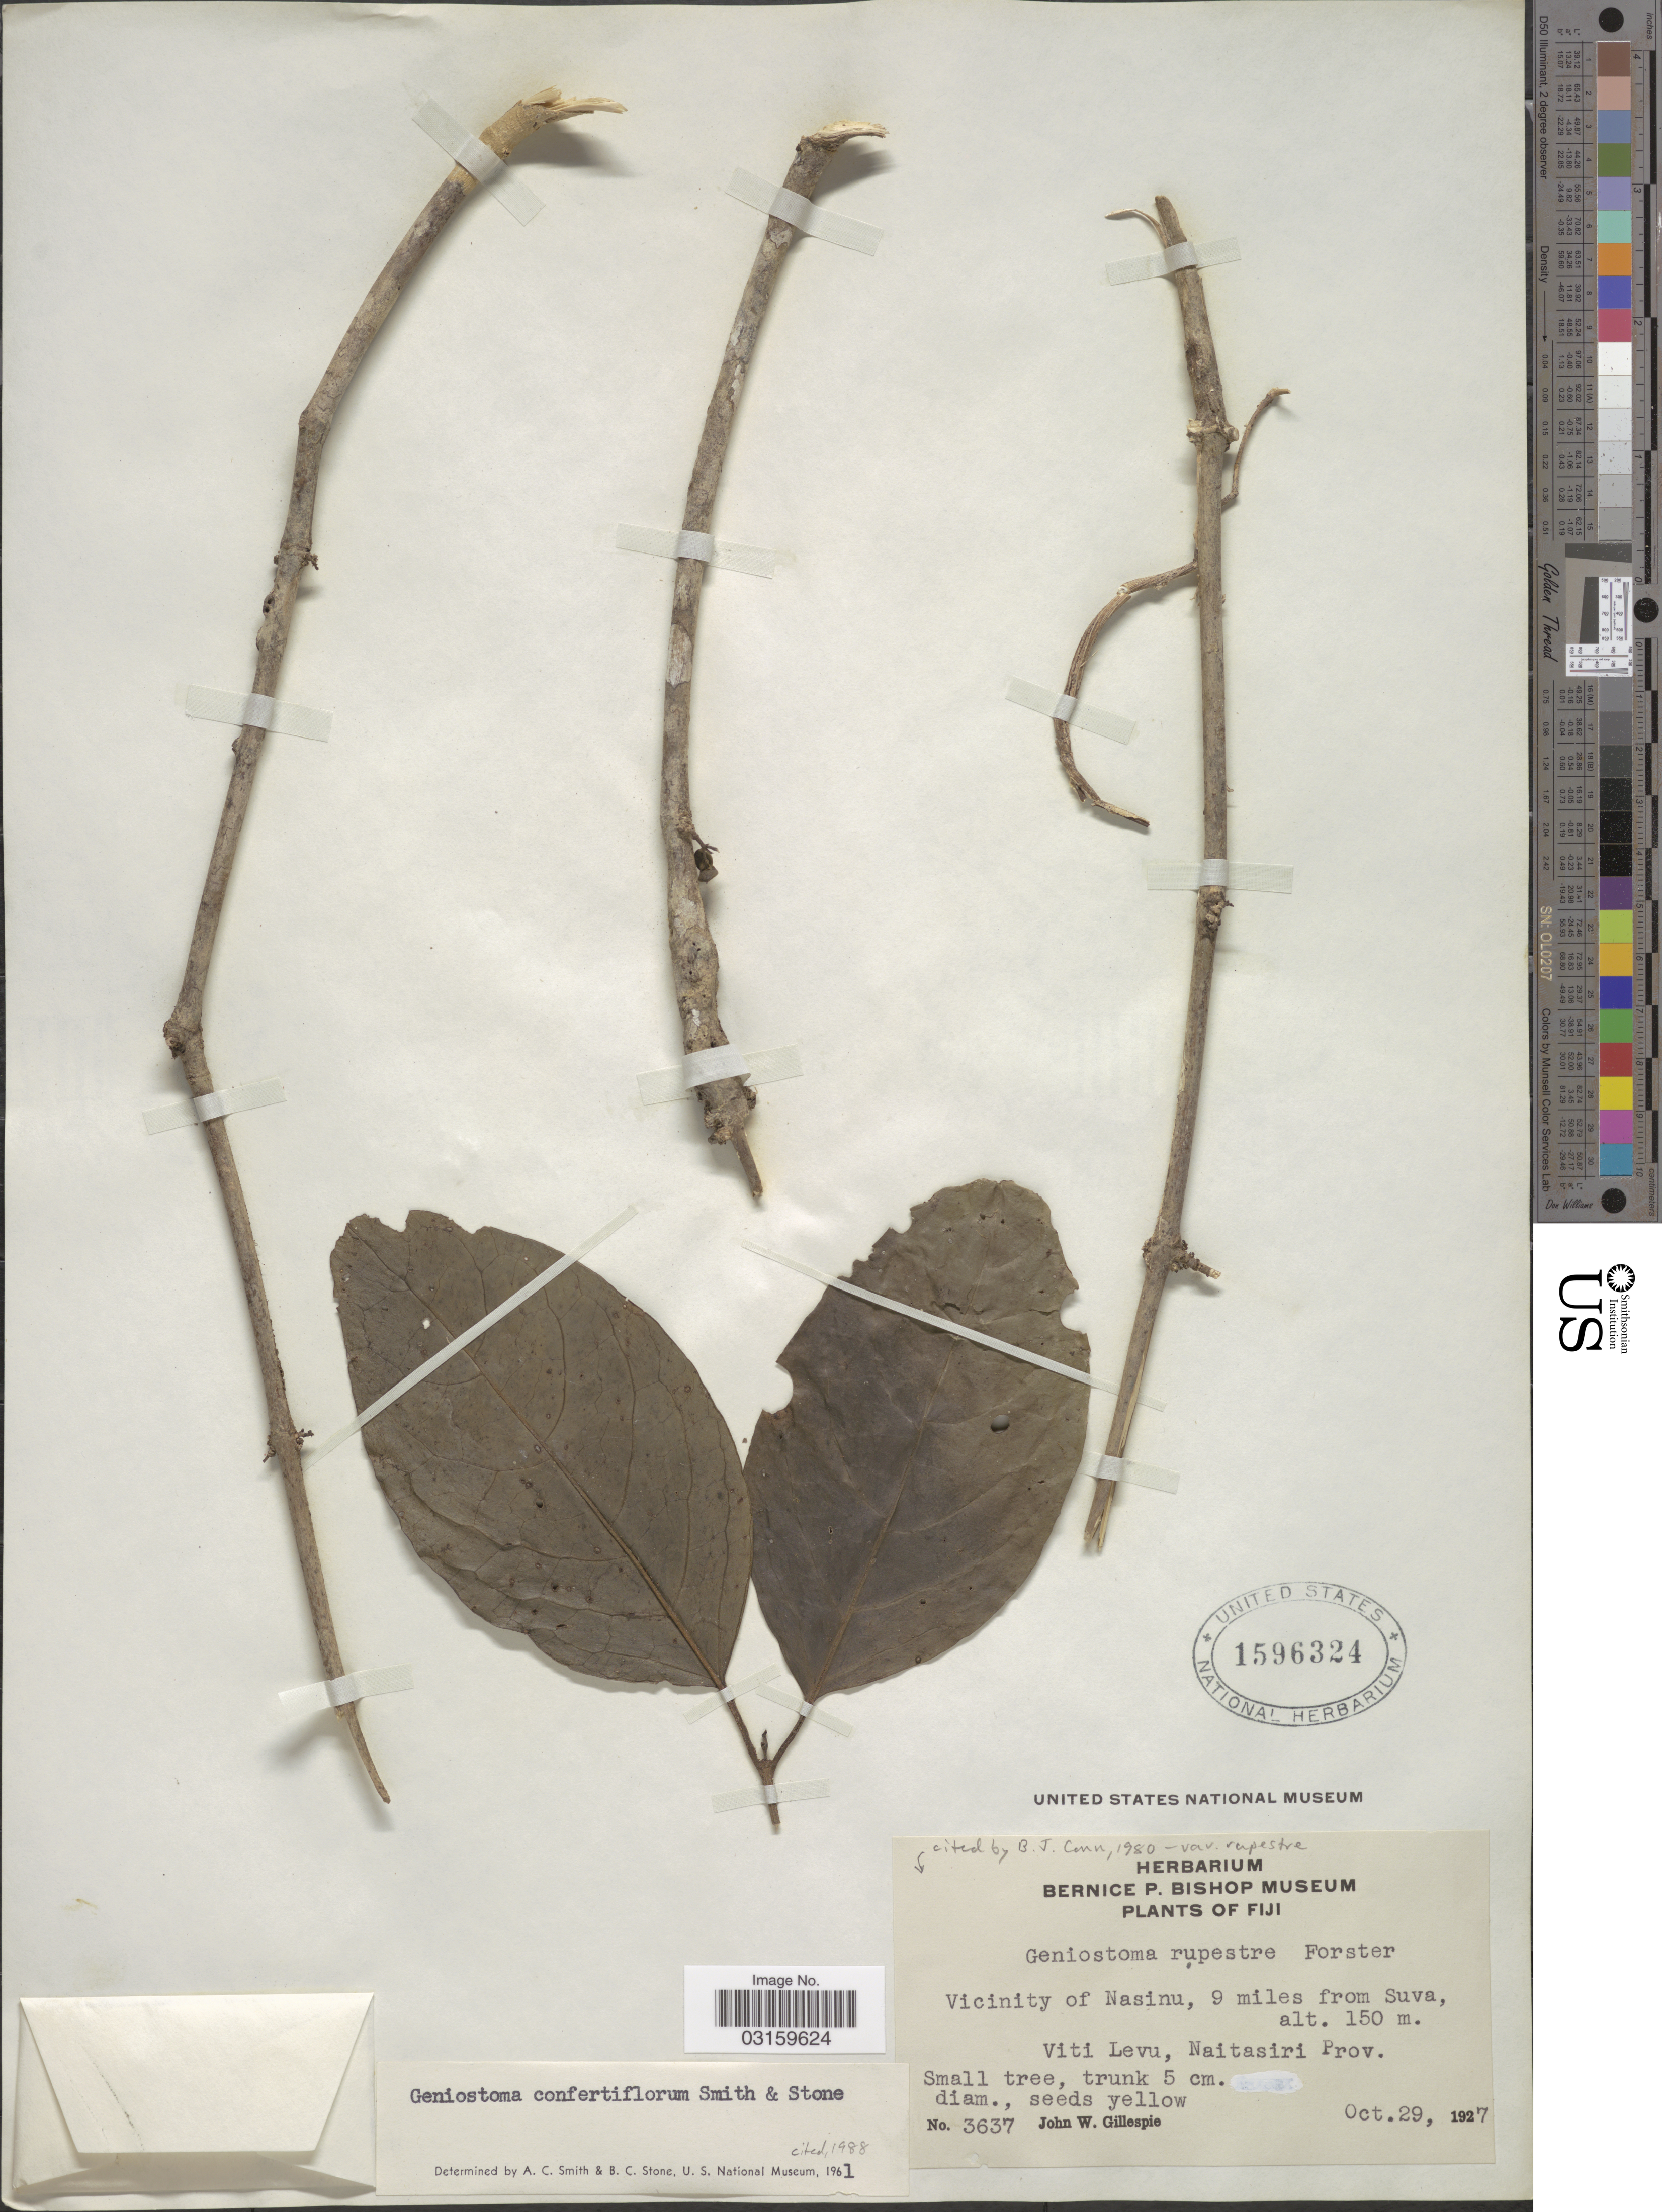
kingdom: Plantae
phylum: Tracheophyta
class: Magnoliopsida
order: Gentianales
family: Loganiaceae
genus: Geniostoma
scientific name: Geniostoma rupestre var. rupestre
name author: J.R. Forst. & G. Forst.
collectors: J. W. Gillespie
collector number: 3637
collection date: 1927-10-29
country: Fiji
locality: Vicinity of Nasinu, 9 miles from Suva, Viti Levu, Naitasiri Prov.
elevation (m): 150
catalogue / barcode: US 1596324